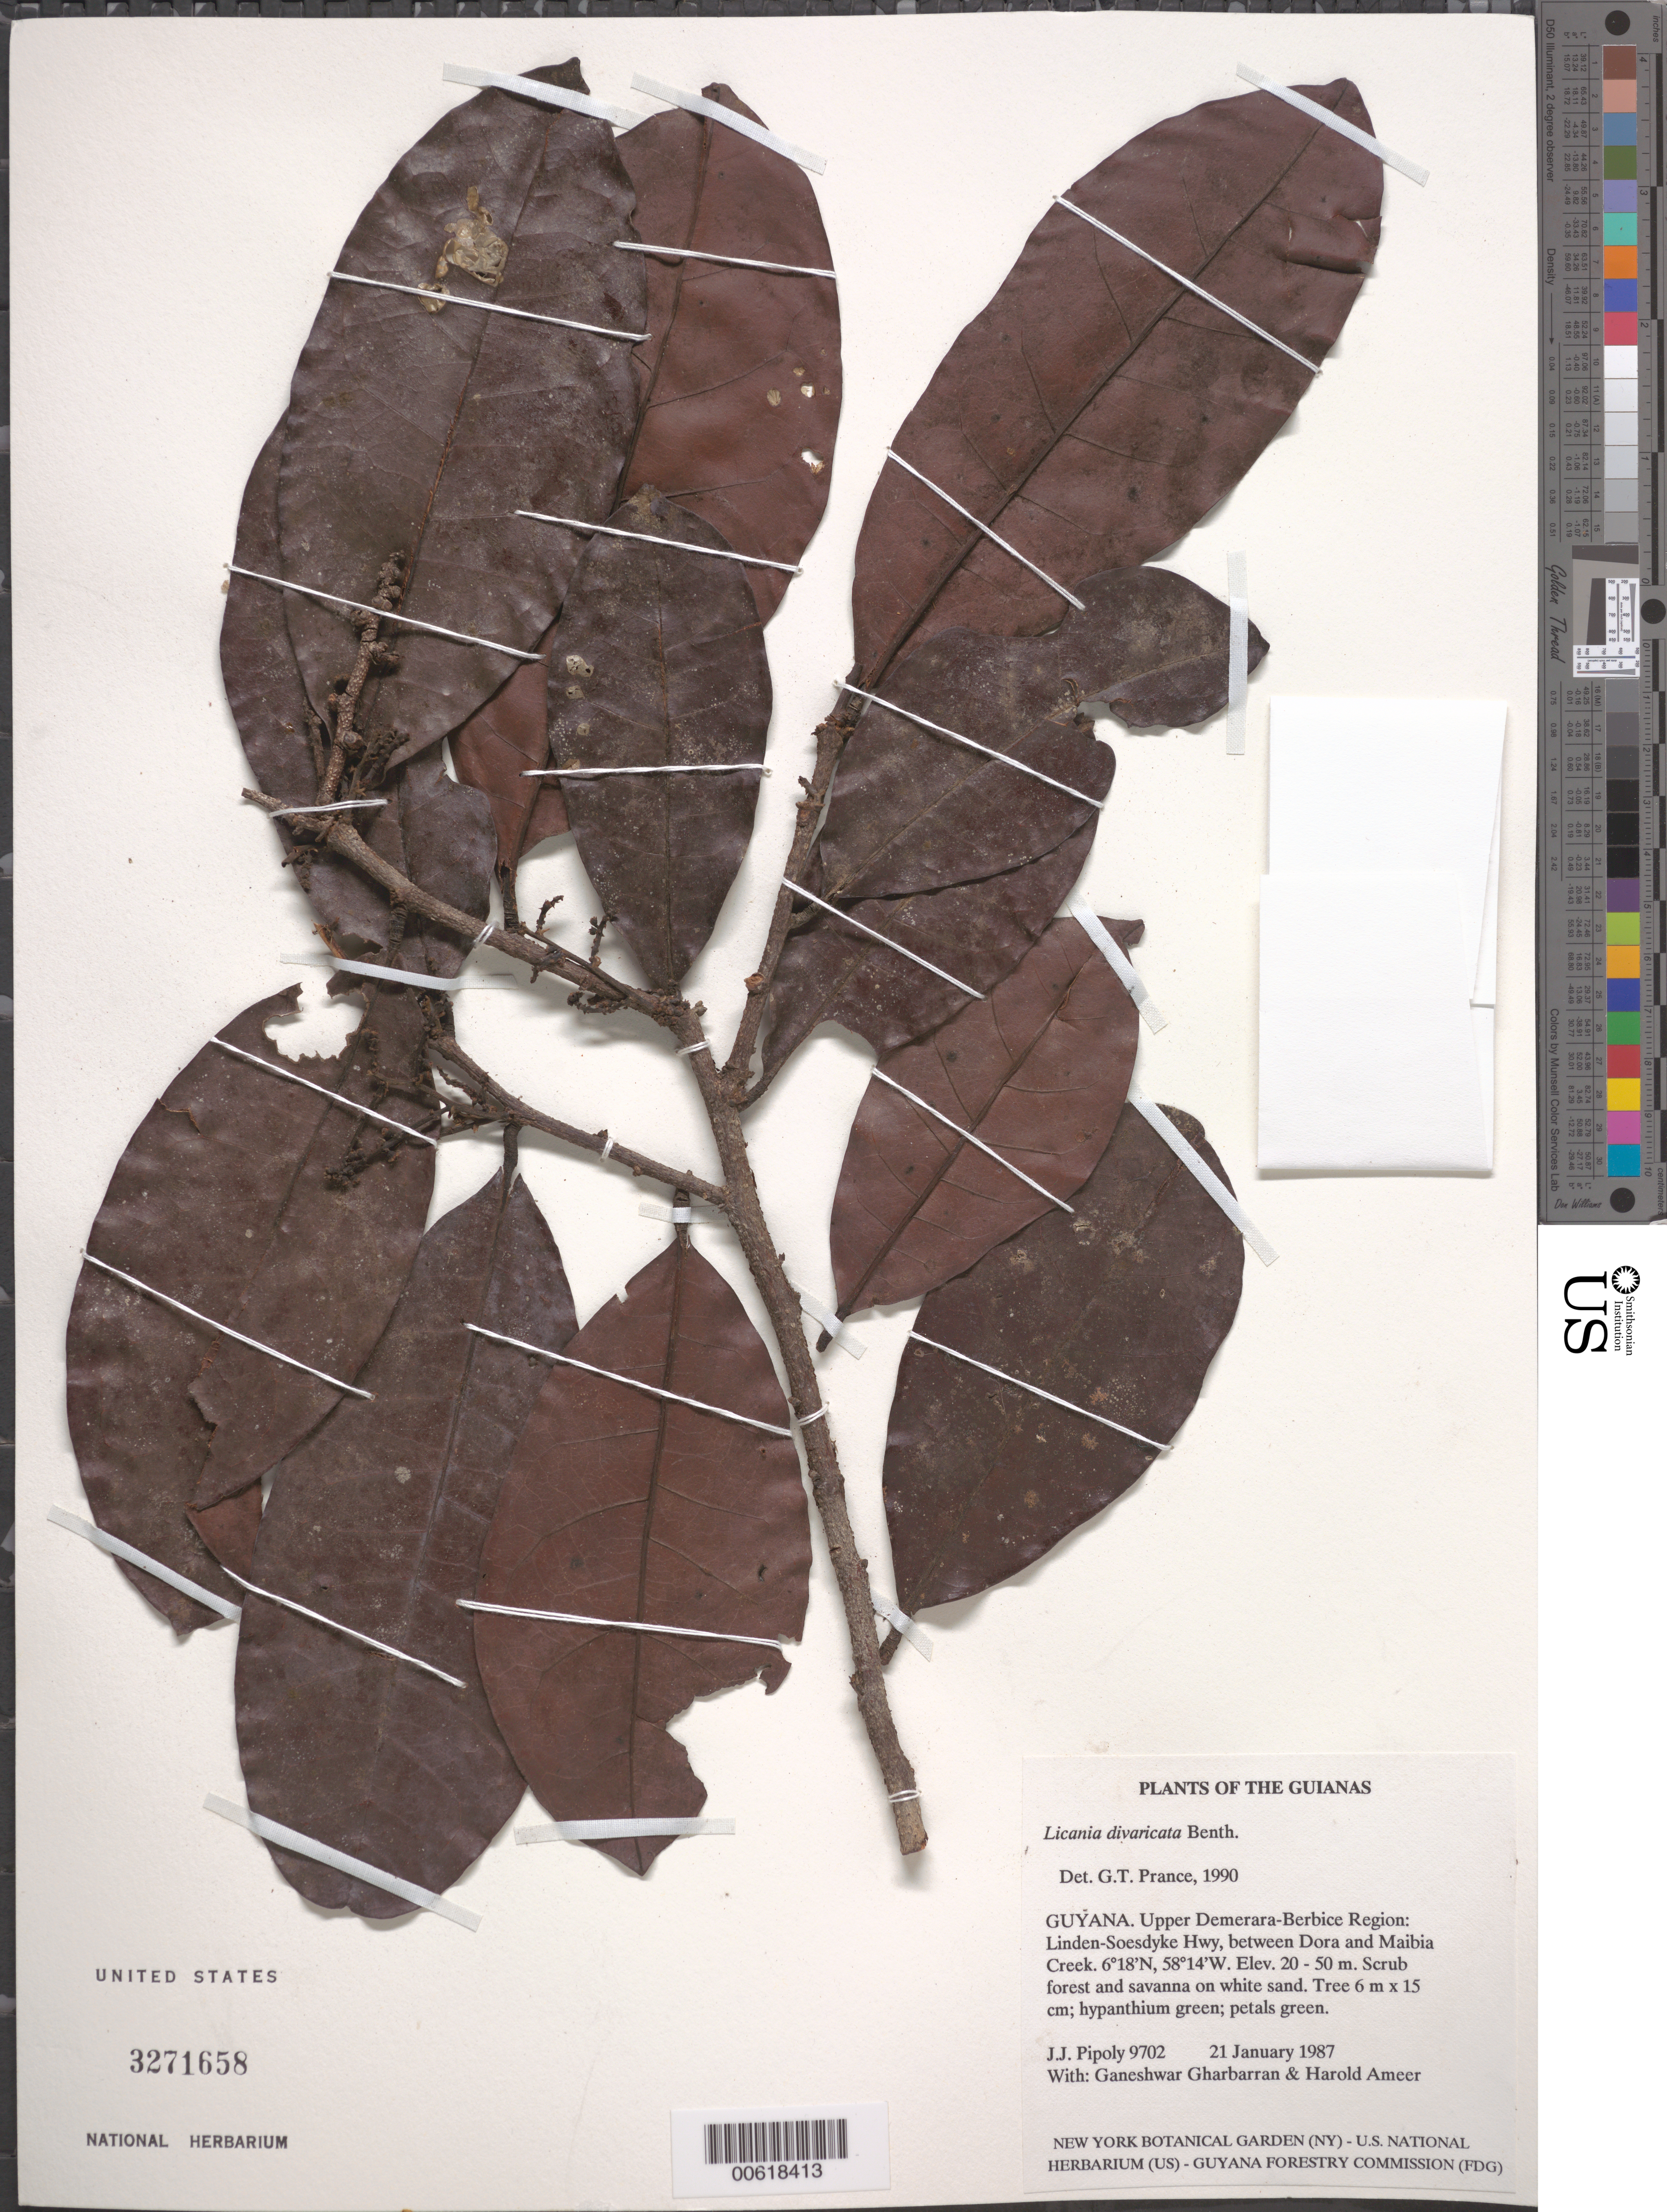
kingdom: Plantae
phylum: Tracheophyta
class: Magnoliopsida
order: Malpighiales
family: Chrysobalanaceae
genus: Hymenopus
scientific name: Hymenopus divaricatus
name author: (Benth.) Sothers & Prance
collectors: J. J. Pipoly, G. Gharbarran & H. Ameer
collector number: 9702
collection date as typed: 21 January 1987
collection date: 1987-01-21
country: Guyana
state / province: U. Demerara-Berbice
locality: Linden-Soesdyke Hwy, between Dora and Maibia Creek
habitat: Scrub forest and savanna on white sand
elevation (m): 20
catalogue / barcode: US 3271658